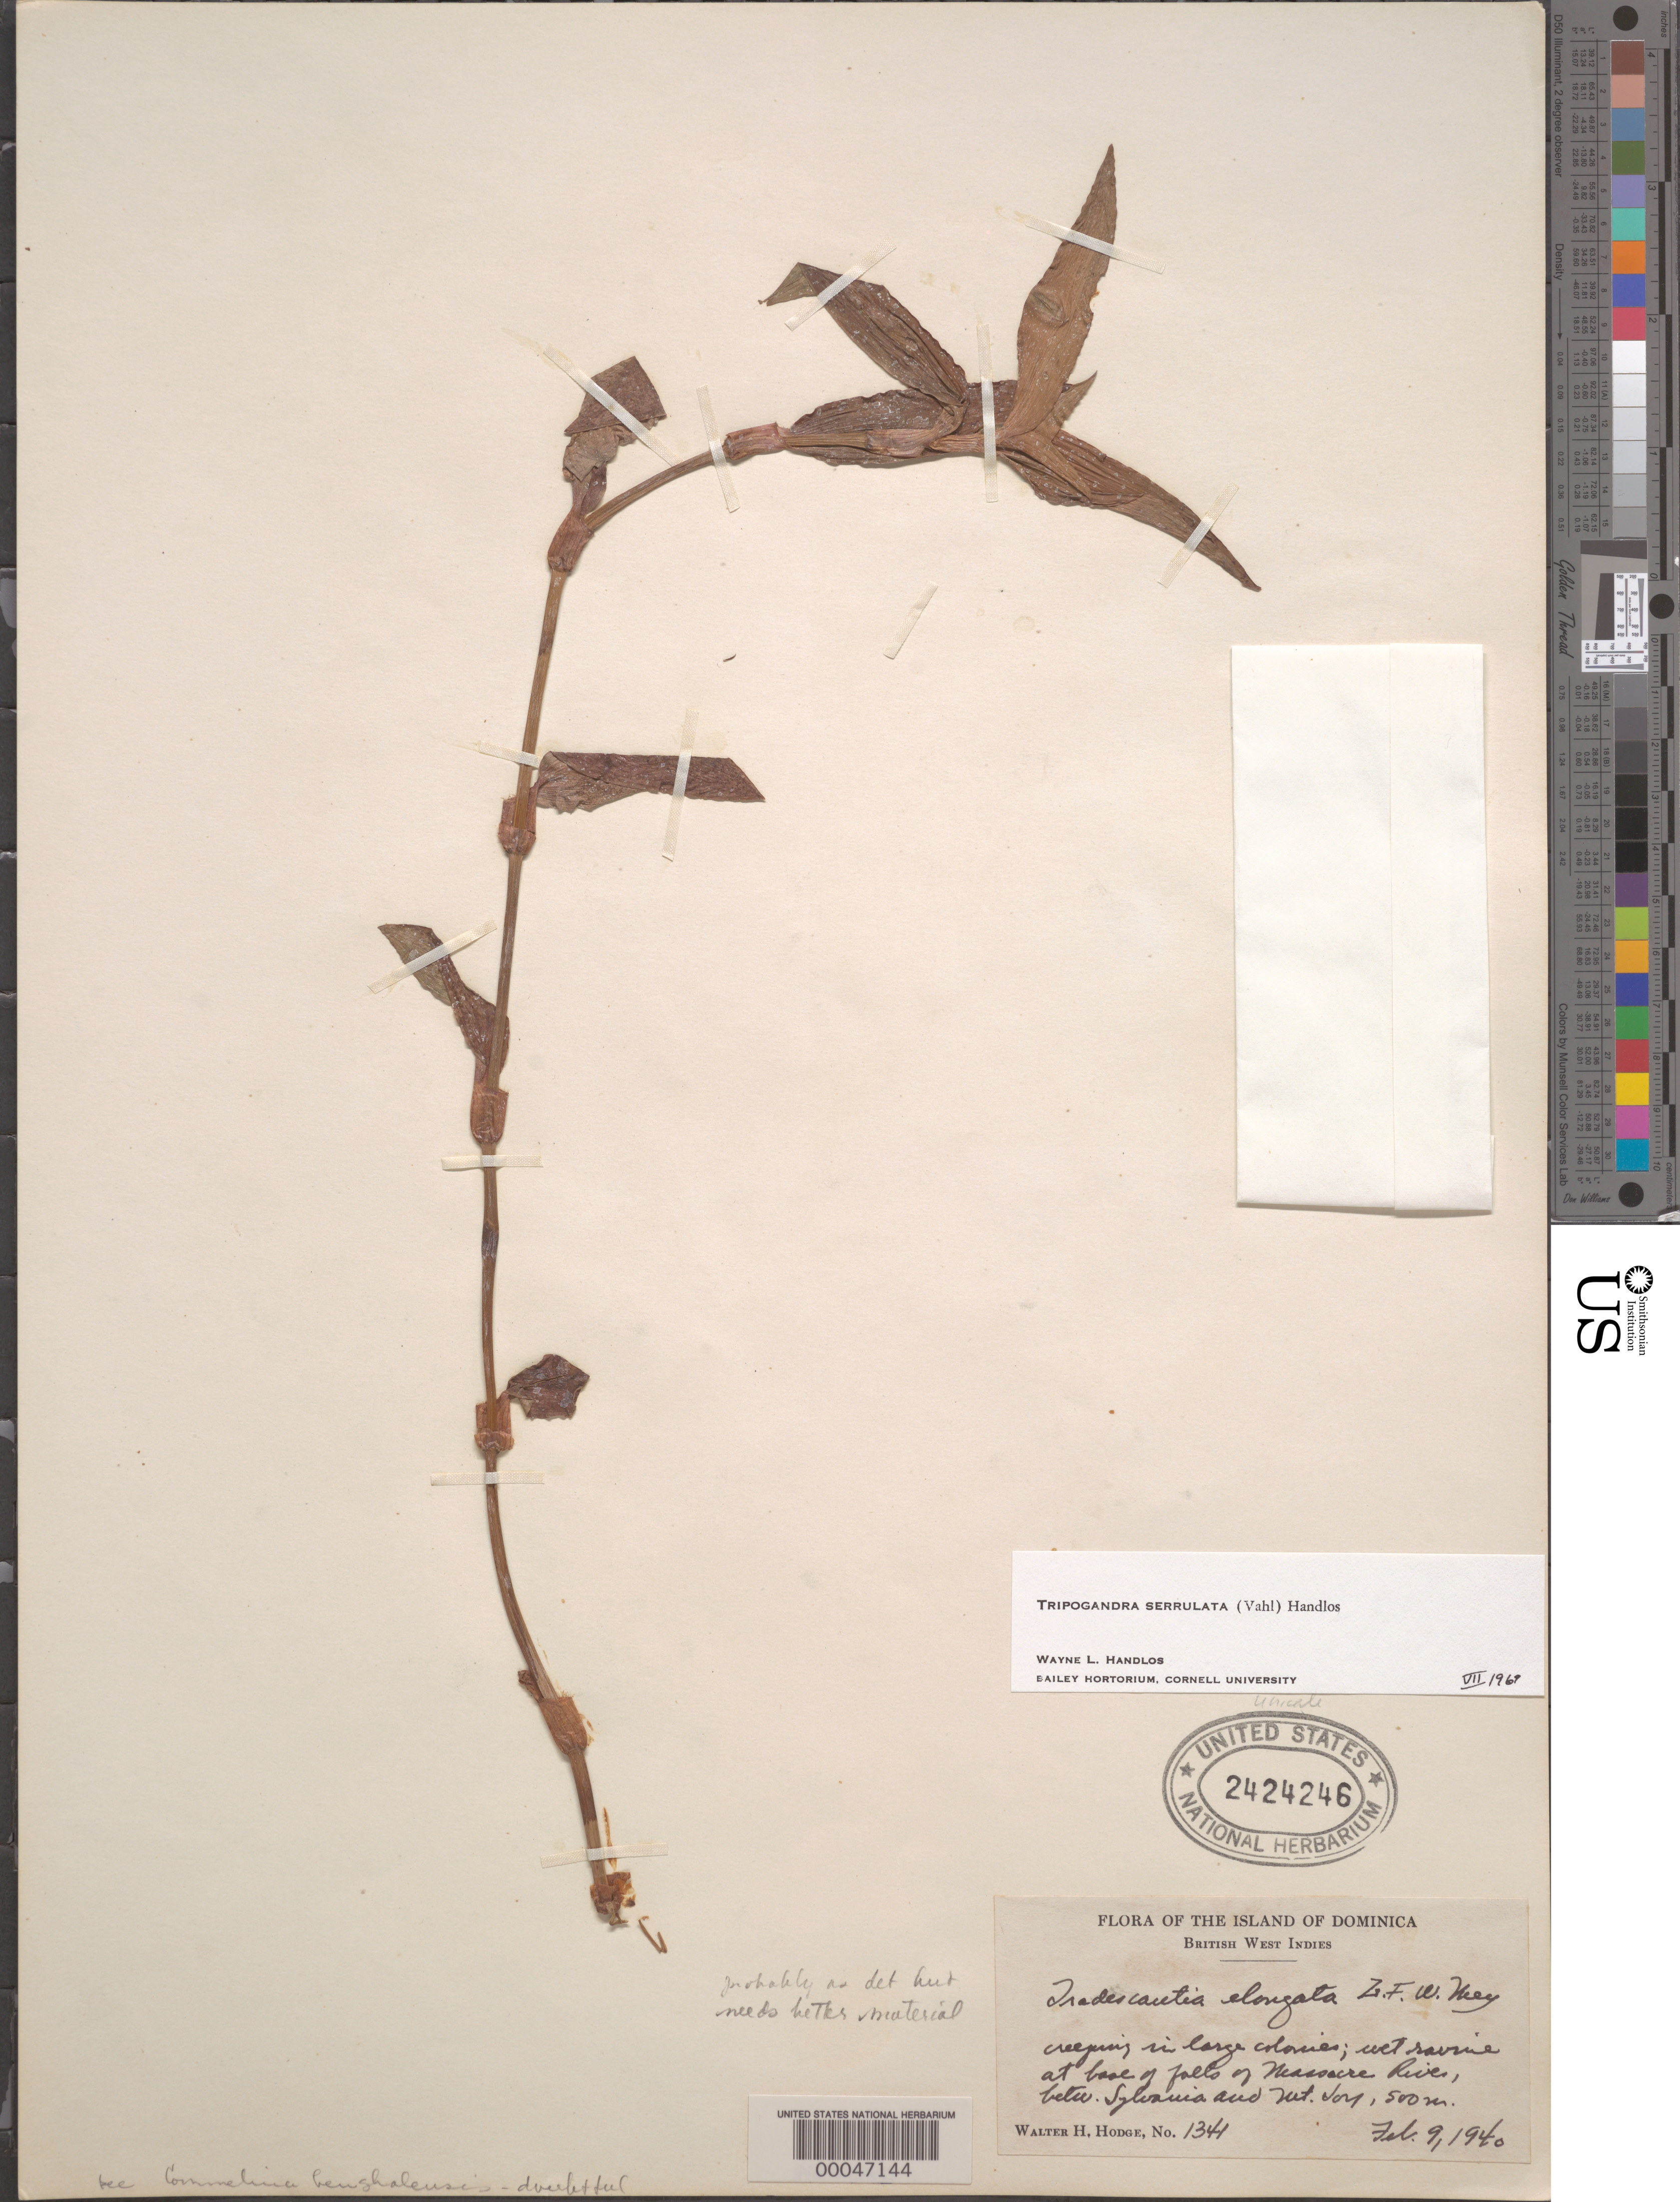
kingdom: Plantae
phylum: Tracheophyta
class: Liliopsida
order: Commelinales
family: Commelinaceae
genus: Tripogandra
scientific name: Tripogandra serrulata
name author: (Vahl) Handlos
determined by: Handlos, W. L.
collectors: W. Hodge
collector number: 1341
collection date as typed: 09 Feb 1940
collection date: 1940-02-09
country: Dominican Republic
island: Hispaniola Island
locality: Massacre river, between sylvania and mt. joy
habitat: Wet ravine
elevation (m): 500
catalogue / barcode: US 2424246